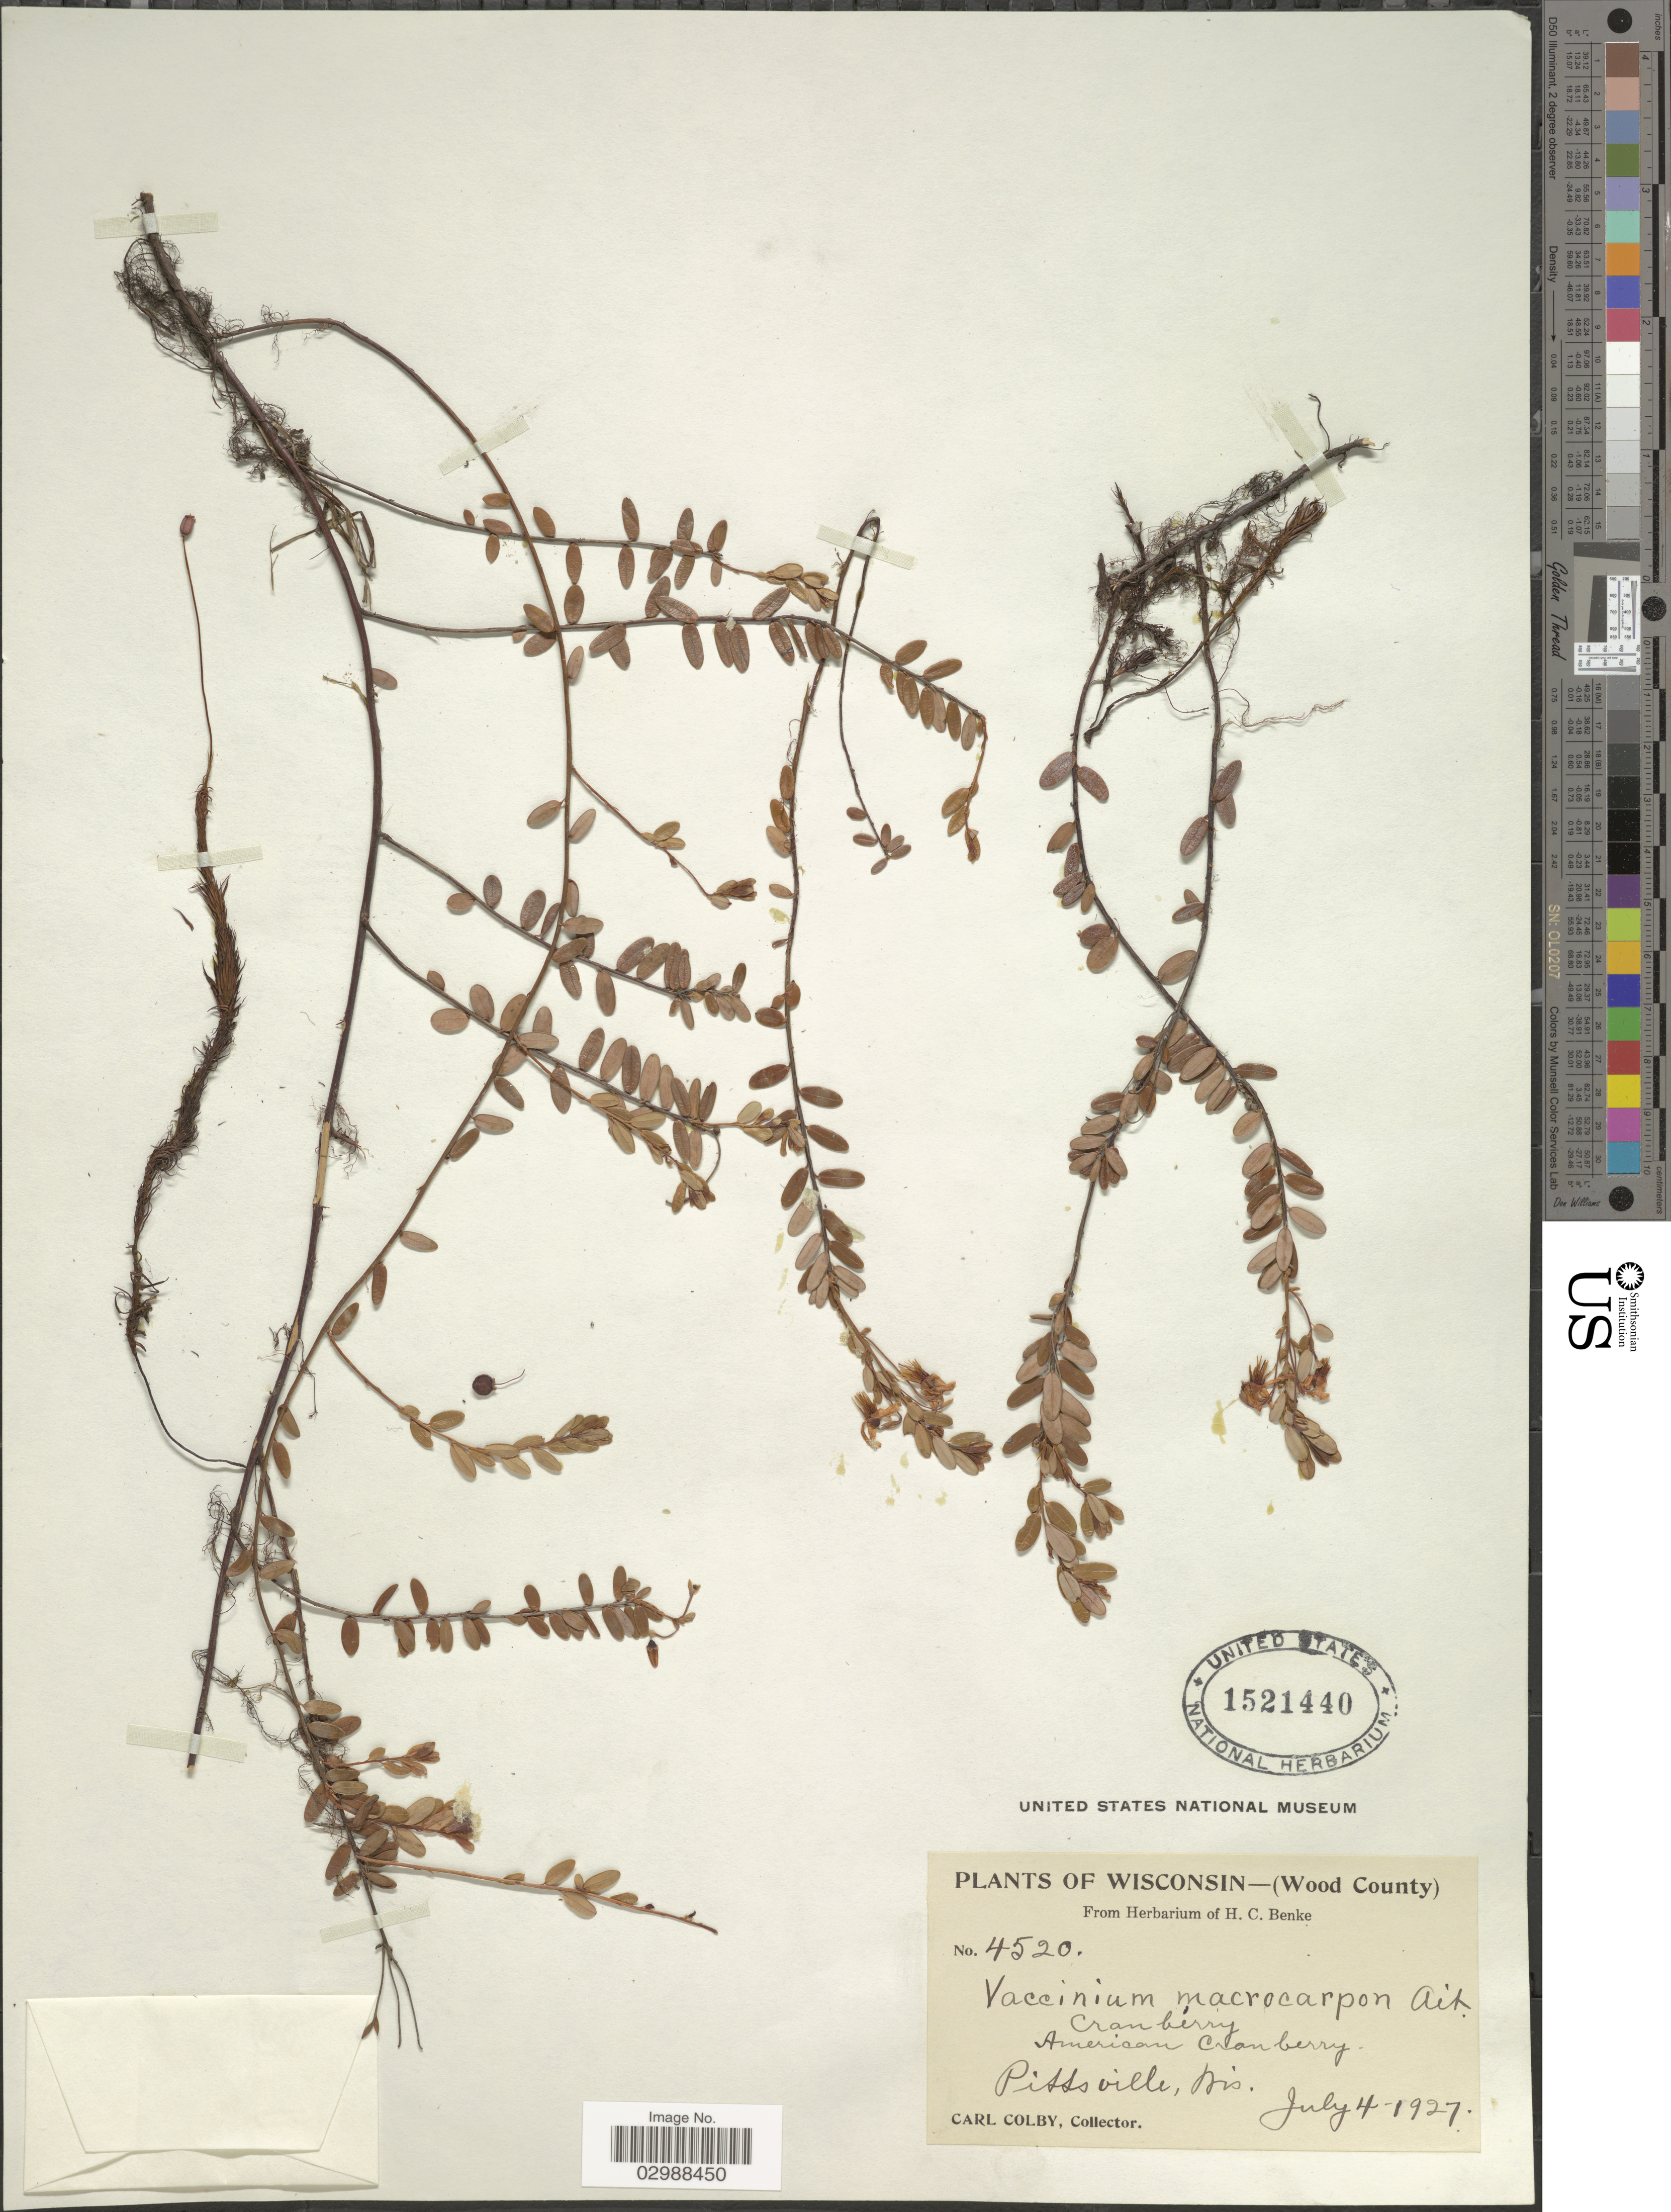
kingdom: Plantae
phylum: Tracheophyta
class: Magnoliopsida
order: Ericales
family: Ericaceae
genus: Vaccinium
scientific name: Vaccinium macrocarpon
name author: Aiton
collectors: C. Colby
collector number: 4520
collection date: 1927-07-04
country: United States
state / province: Wisconsin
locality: Wood County, Pillsville.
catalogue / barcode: US 1521440